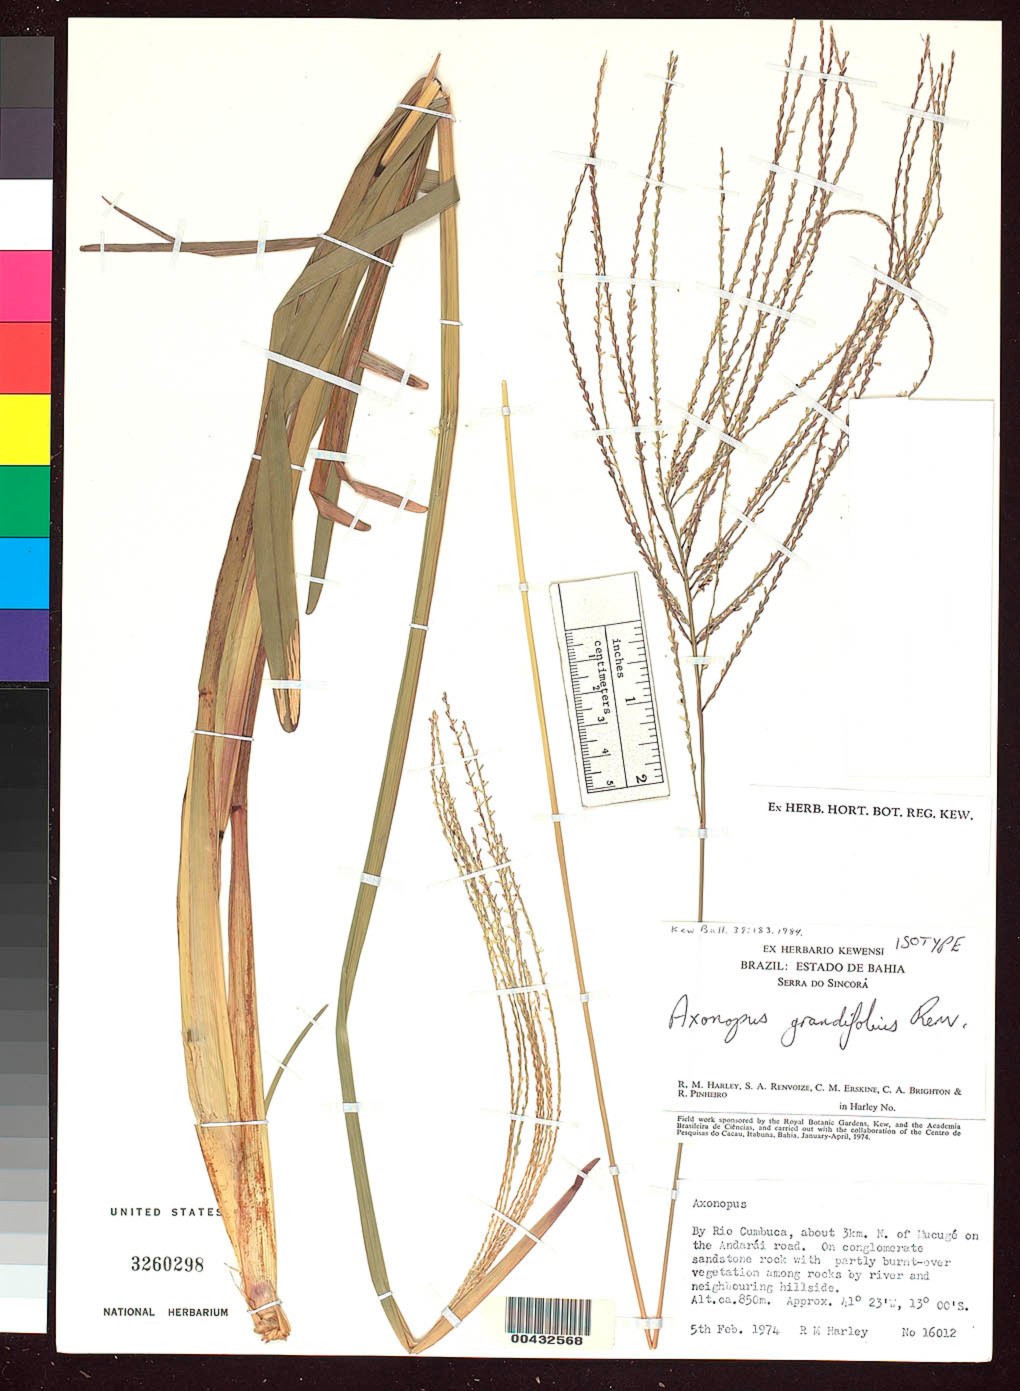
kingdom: Plantae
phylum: Tracheophyta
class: Liliopsida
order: Poales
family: Poaceae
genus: Axonopus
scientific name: Axonopus grandifolius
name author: Renvoize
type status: Isotype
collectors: R. M. Harley, S. A. Renvoize, C. Erskine, C. Brighton & R. S. Pinheiro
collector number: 16012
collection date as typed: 05 Feb 1974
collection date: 1974-02-05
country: Brazil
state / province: Bahia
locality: Serra do Sincora, by Rio Cumbuca, ca. 3 km N of Mucuge on Andarai road.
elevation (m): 850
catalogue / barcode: US 3260298